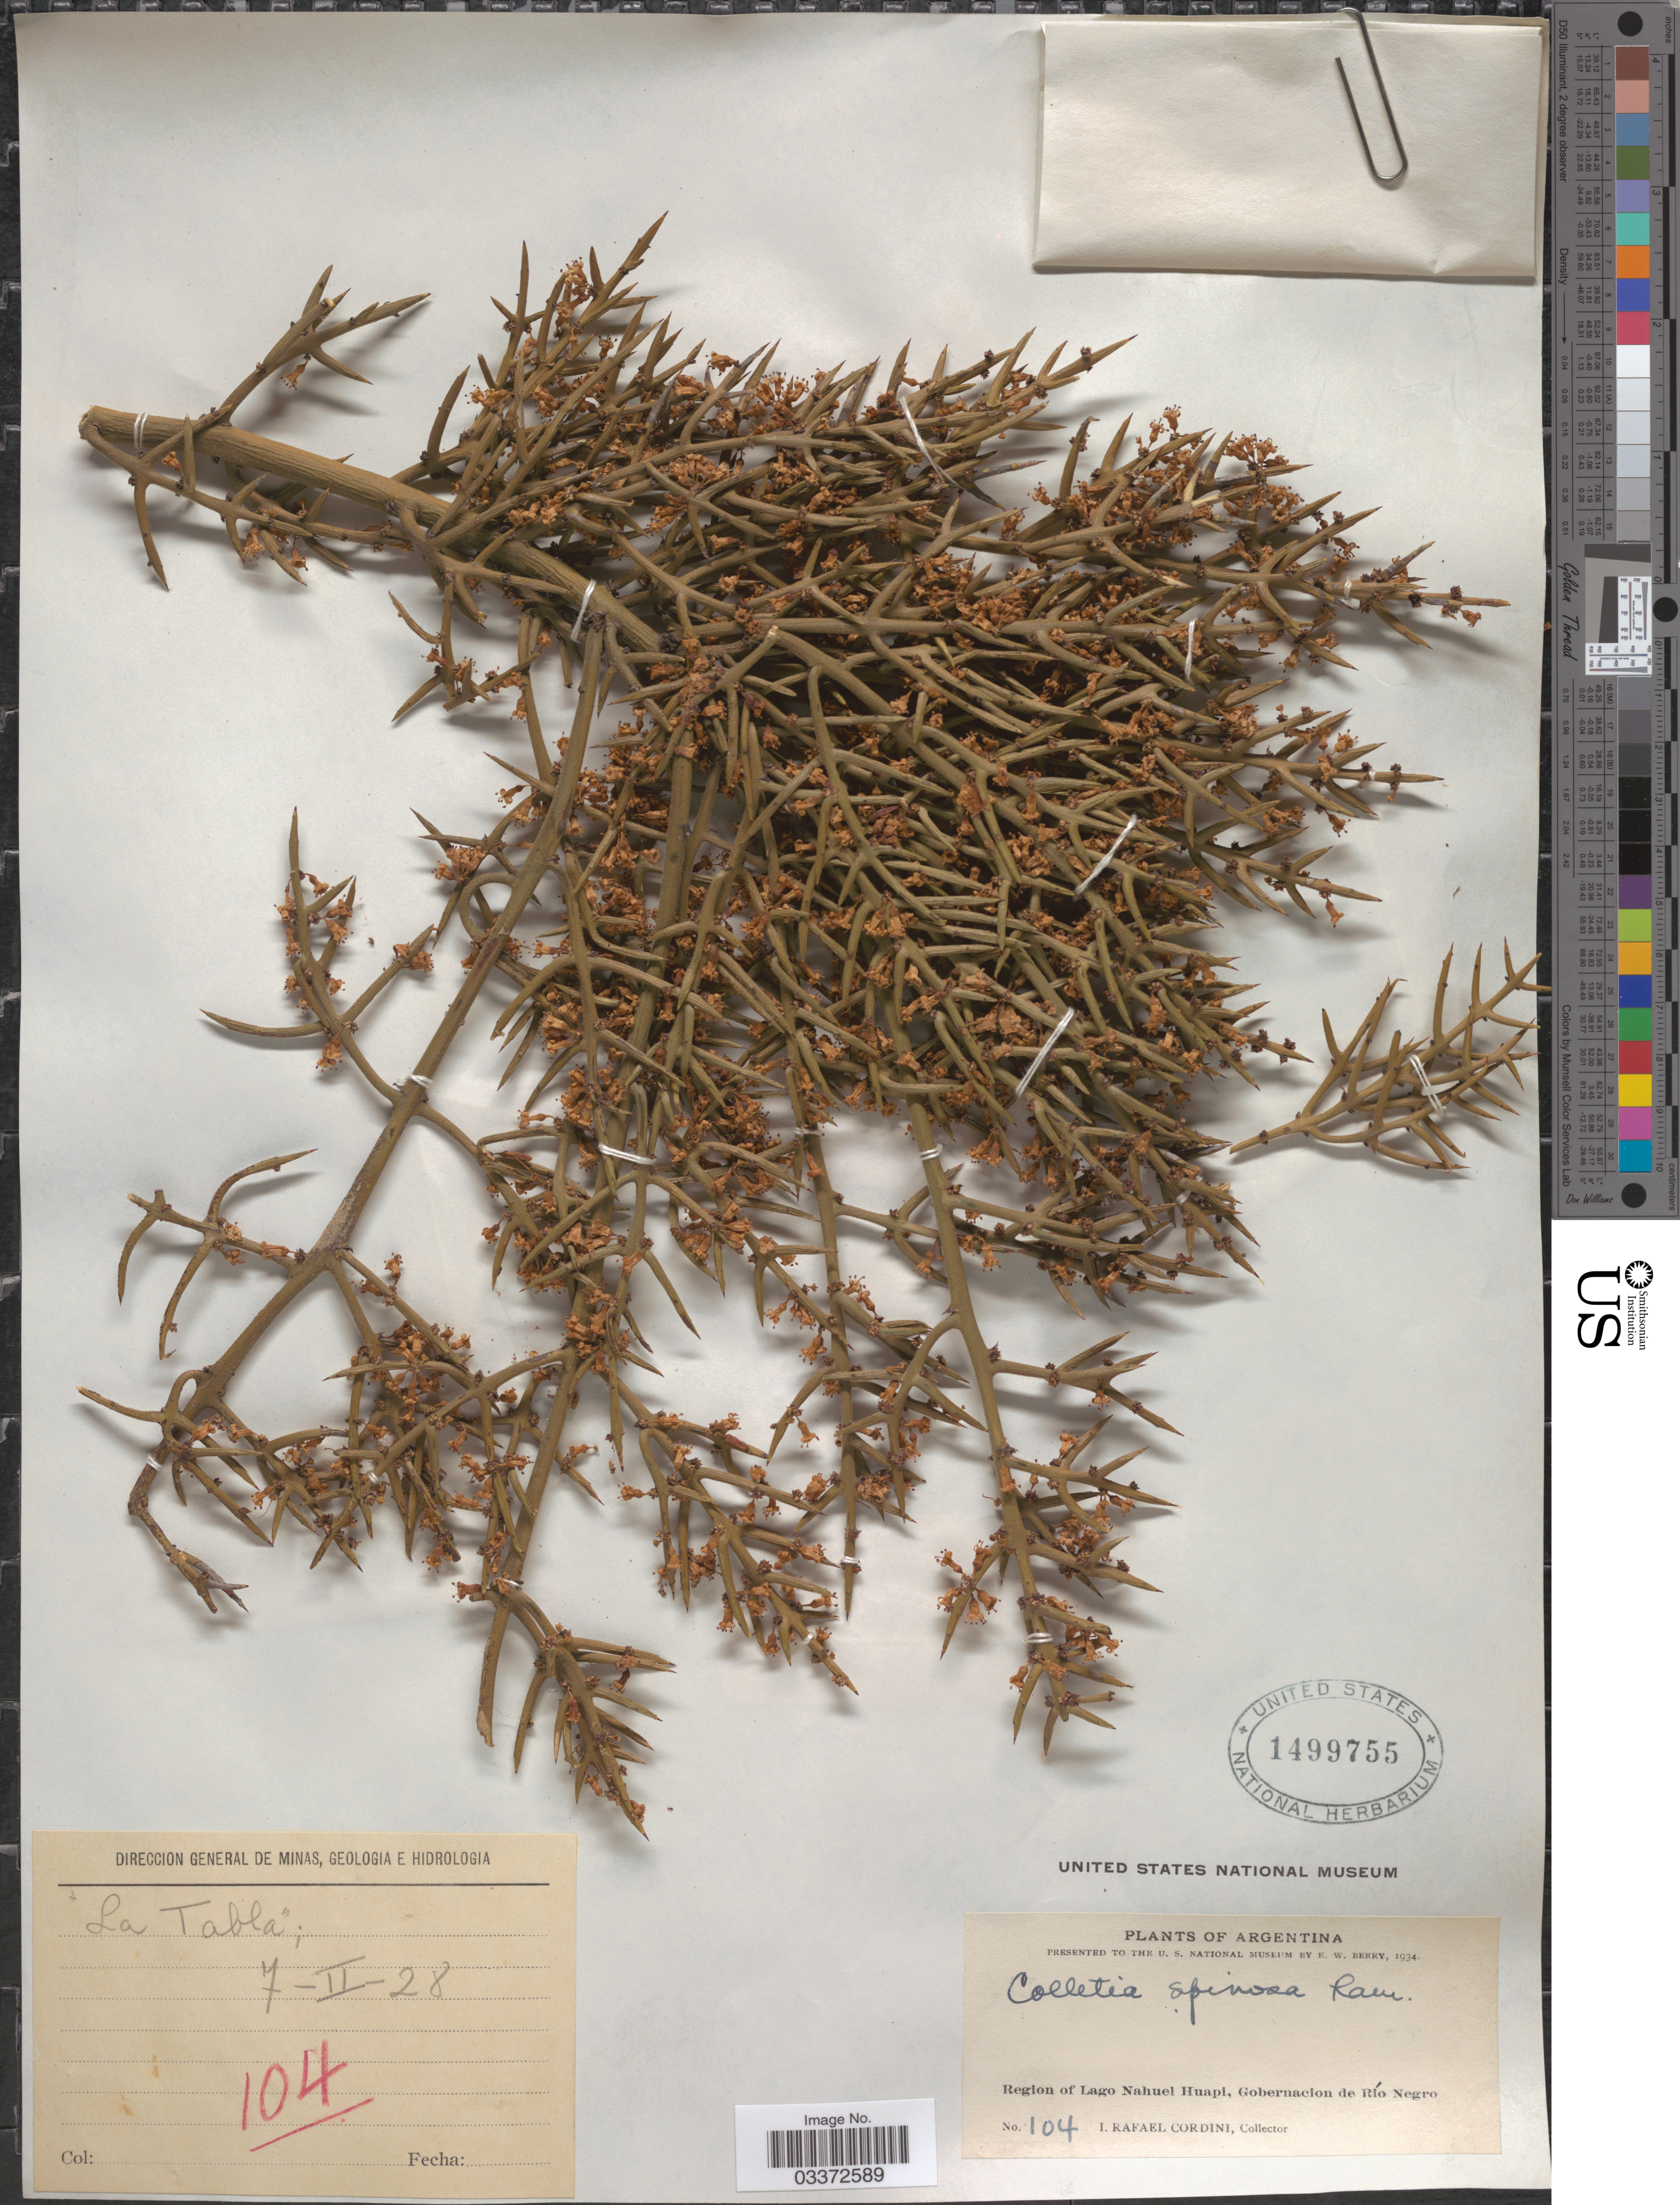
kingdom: Plantae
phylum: Tracheophyta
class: Magnoliopsida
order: Rosales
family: Rhamnaceae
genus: Colletia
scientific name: Colletia spinosa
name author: Lam.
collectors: I. Cordini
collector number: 104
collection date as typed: Transcribed d/m/y: 7/2/28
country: Argentina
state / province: Rio Negro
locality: La Tabla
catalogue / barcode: US 1499755